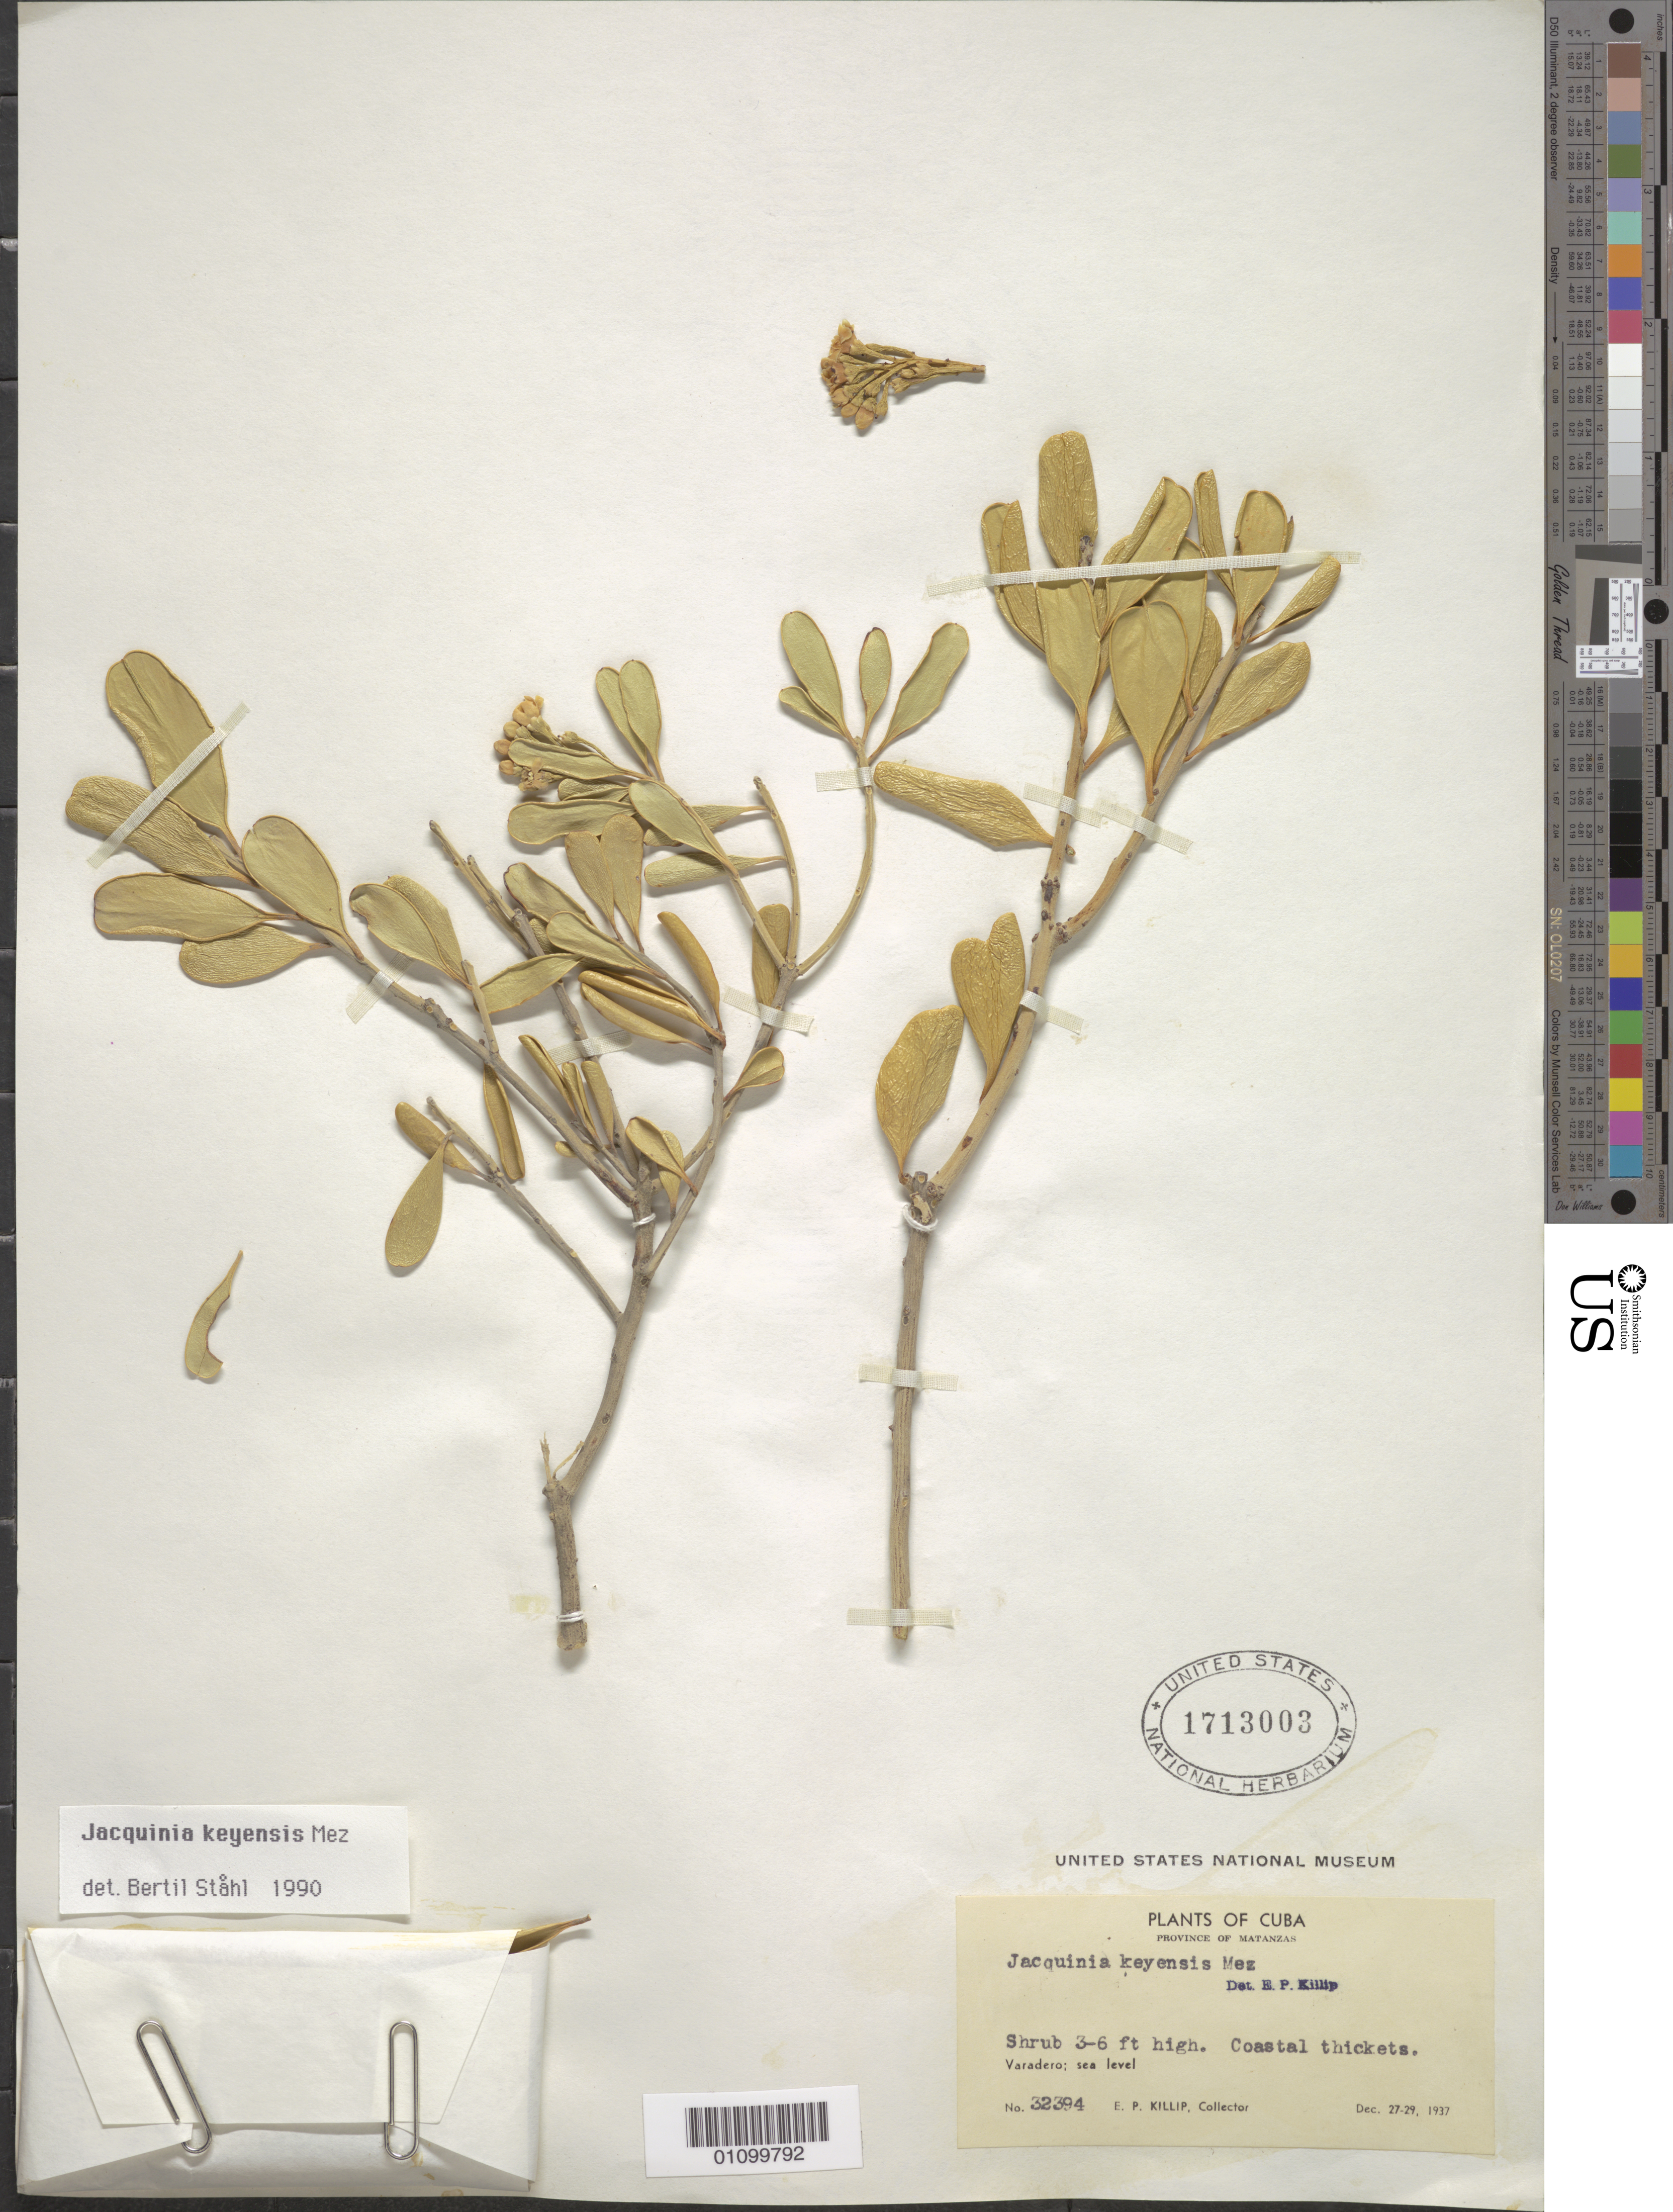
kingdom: Plantae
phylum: Tracheophyta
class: Magnoliopsida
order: Ericales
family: Primulaceae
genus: Jacquinia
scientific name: Jacquinia keyensis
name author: Mez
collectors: E. P. Killip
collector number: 32394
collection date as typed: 27 Dec 1937 to 29 Dec 1937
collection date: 1937-12-27/1937-12-29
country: Cuba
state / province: Matanzas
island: Cuba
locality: Coastal thickets Varadero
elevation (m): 0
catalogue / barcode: US 1713003